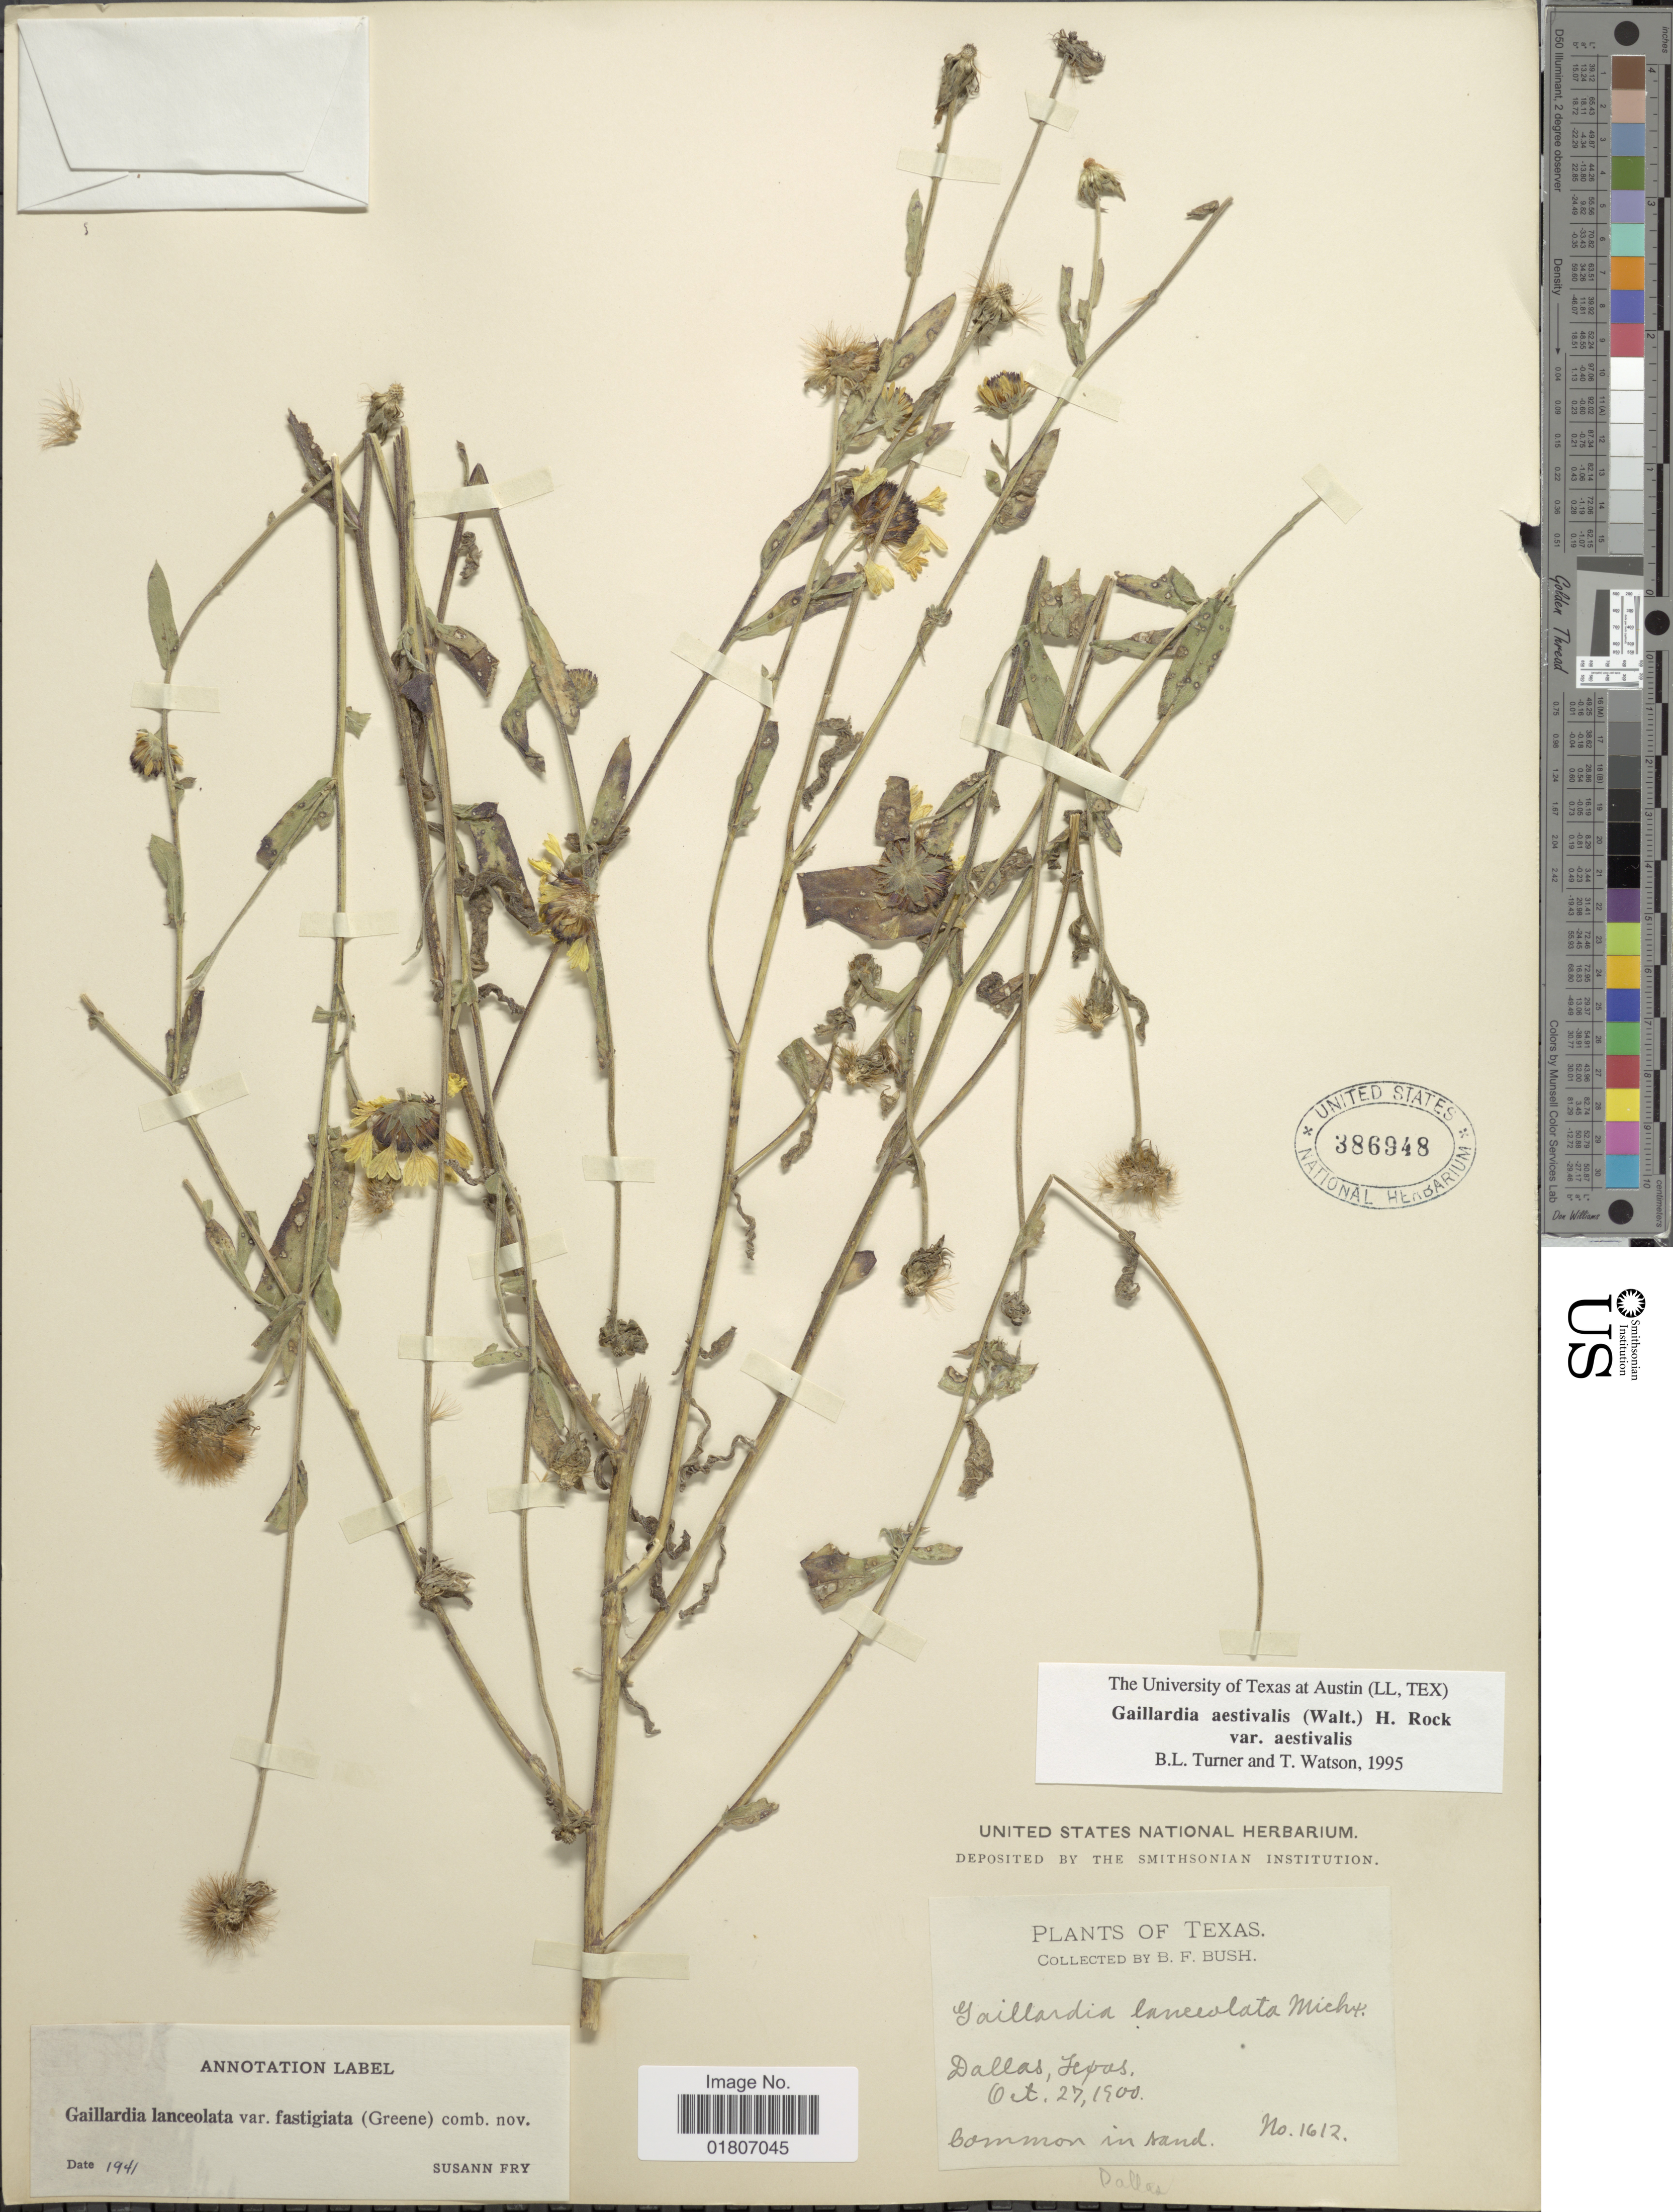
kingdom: Plantae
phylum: Tracheophyta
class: Magnoliopsida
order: Asterales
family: Asteraceae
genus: Gaillardia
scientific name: Gaillardia aestivalis var. aestivalis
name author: (Walter) H. Rock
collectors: B. F. Bush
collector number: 1612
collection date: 1900-10-27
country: United States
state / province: Texas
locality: Dallas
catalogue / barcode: US 386948